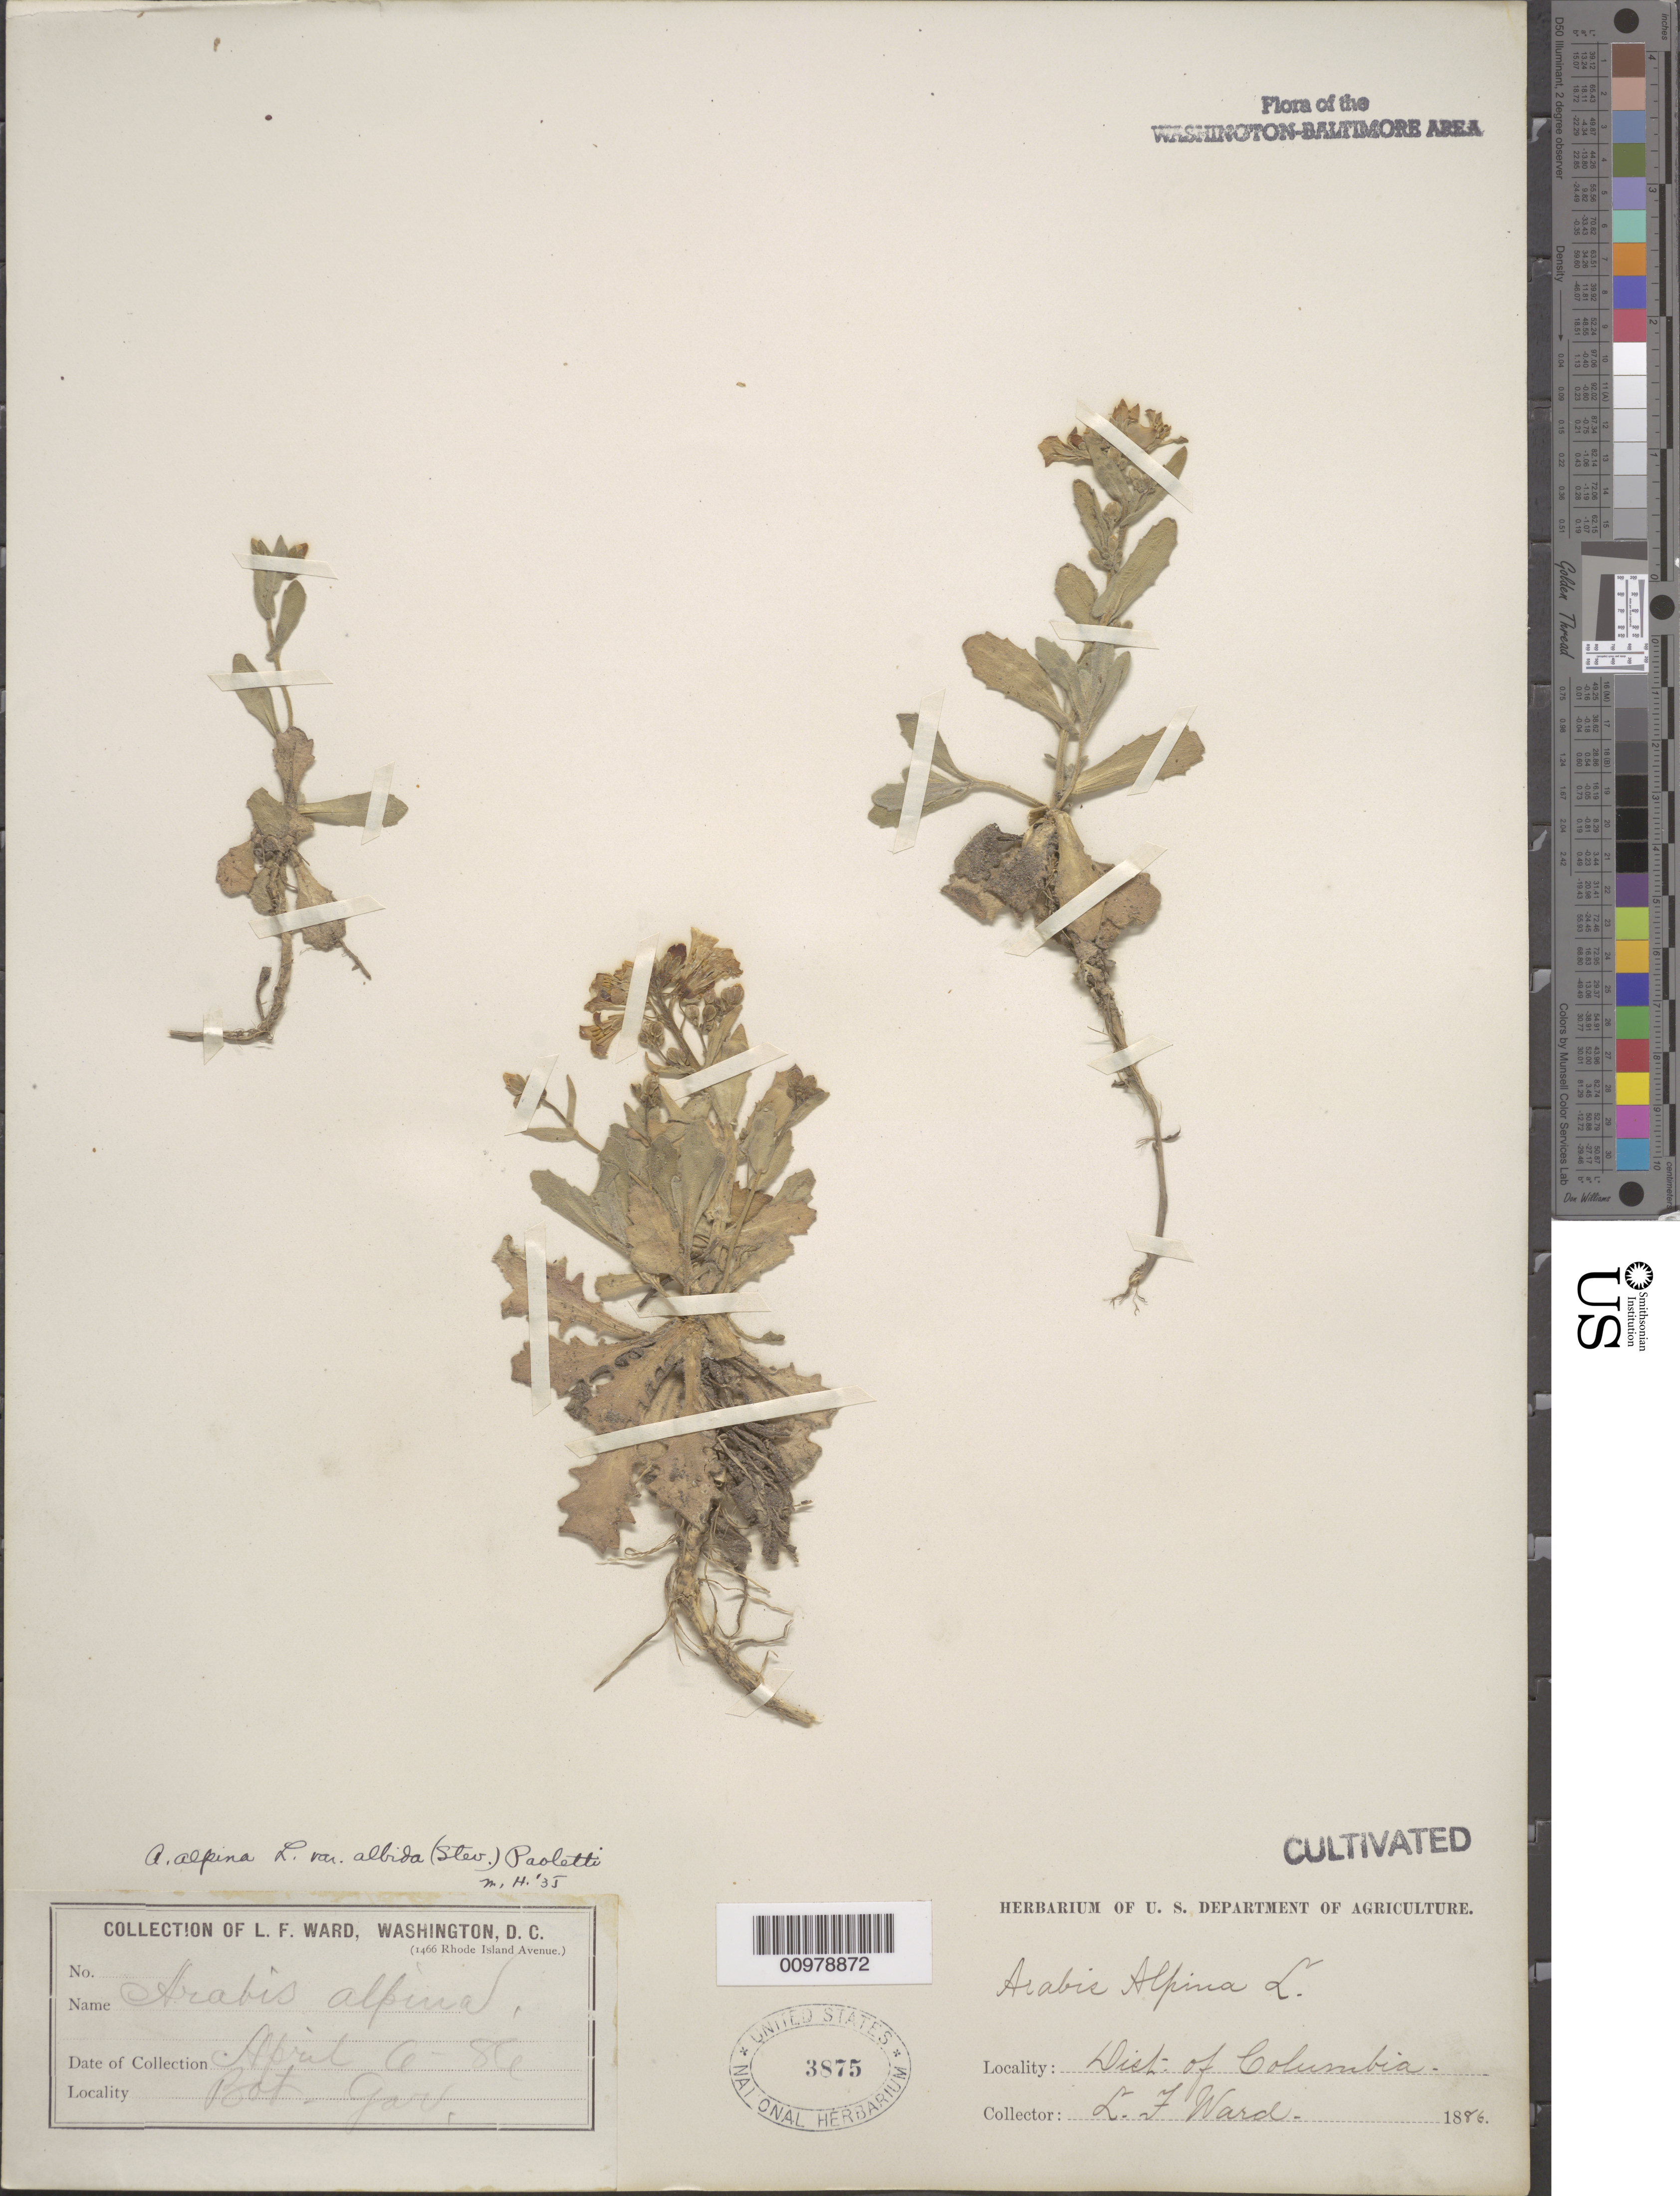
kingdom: Plantae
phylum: Tracheophyta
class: Magnoliopsida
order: Brassicales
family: Brassicaceae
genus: Arabis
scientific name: Arabis alpina var. albida (Steven ex Fisch.) Paol. ined.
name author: (Steven ex Fisch.) Paol.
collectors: L. F. Ward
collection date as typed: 06 Apr 1886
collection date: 1886-04-06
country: United States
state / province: District of Columbia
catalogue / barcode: US 3875